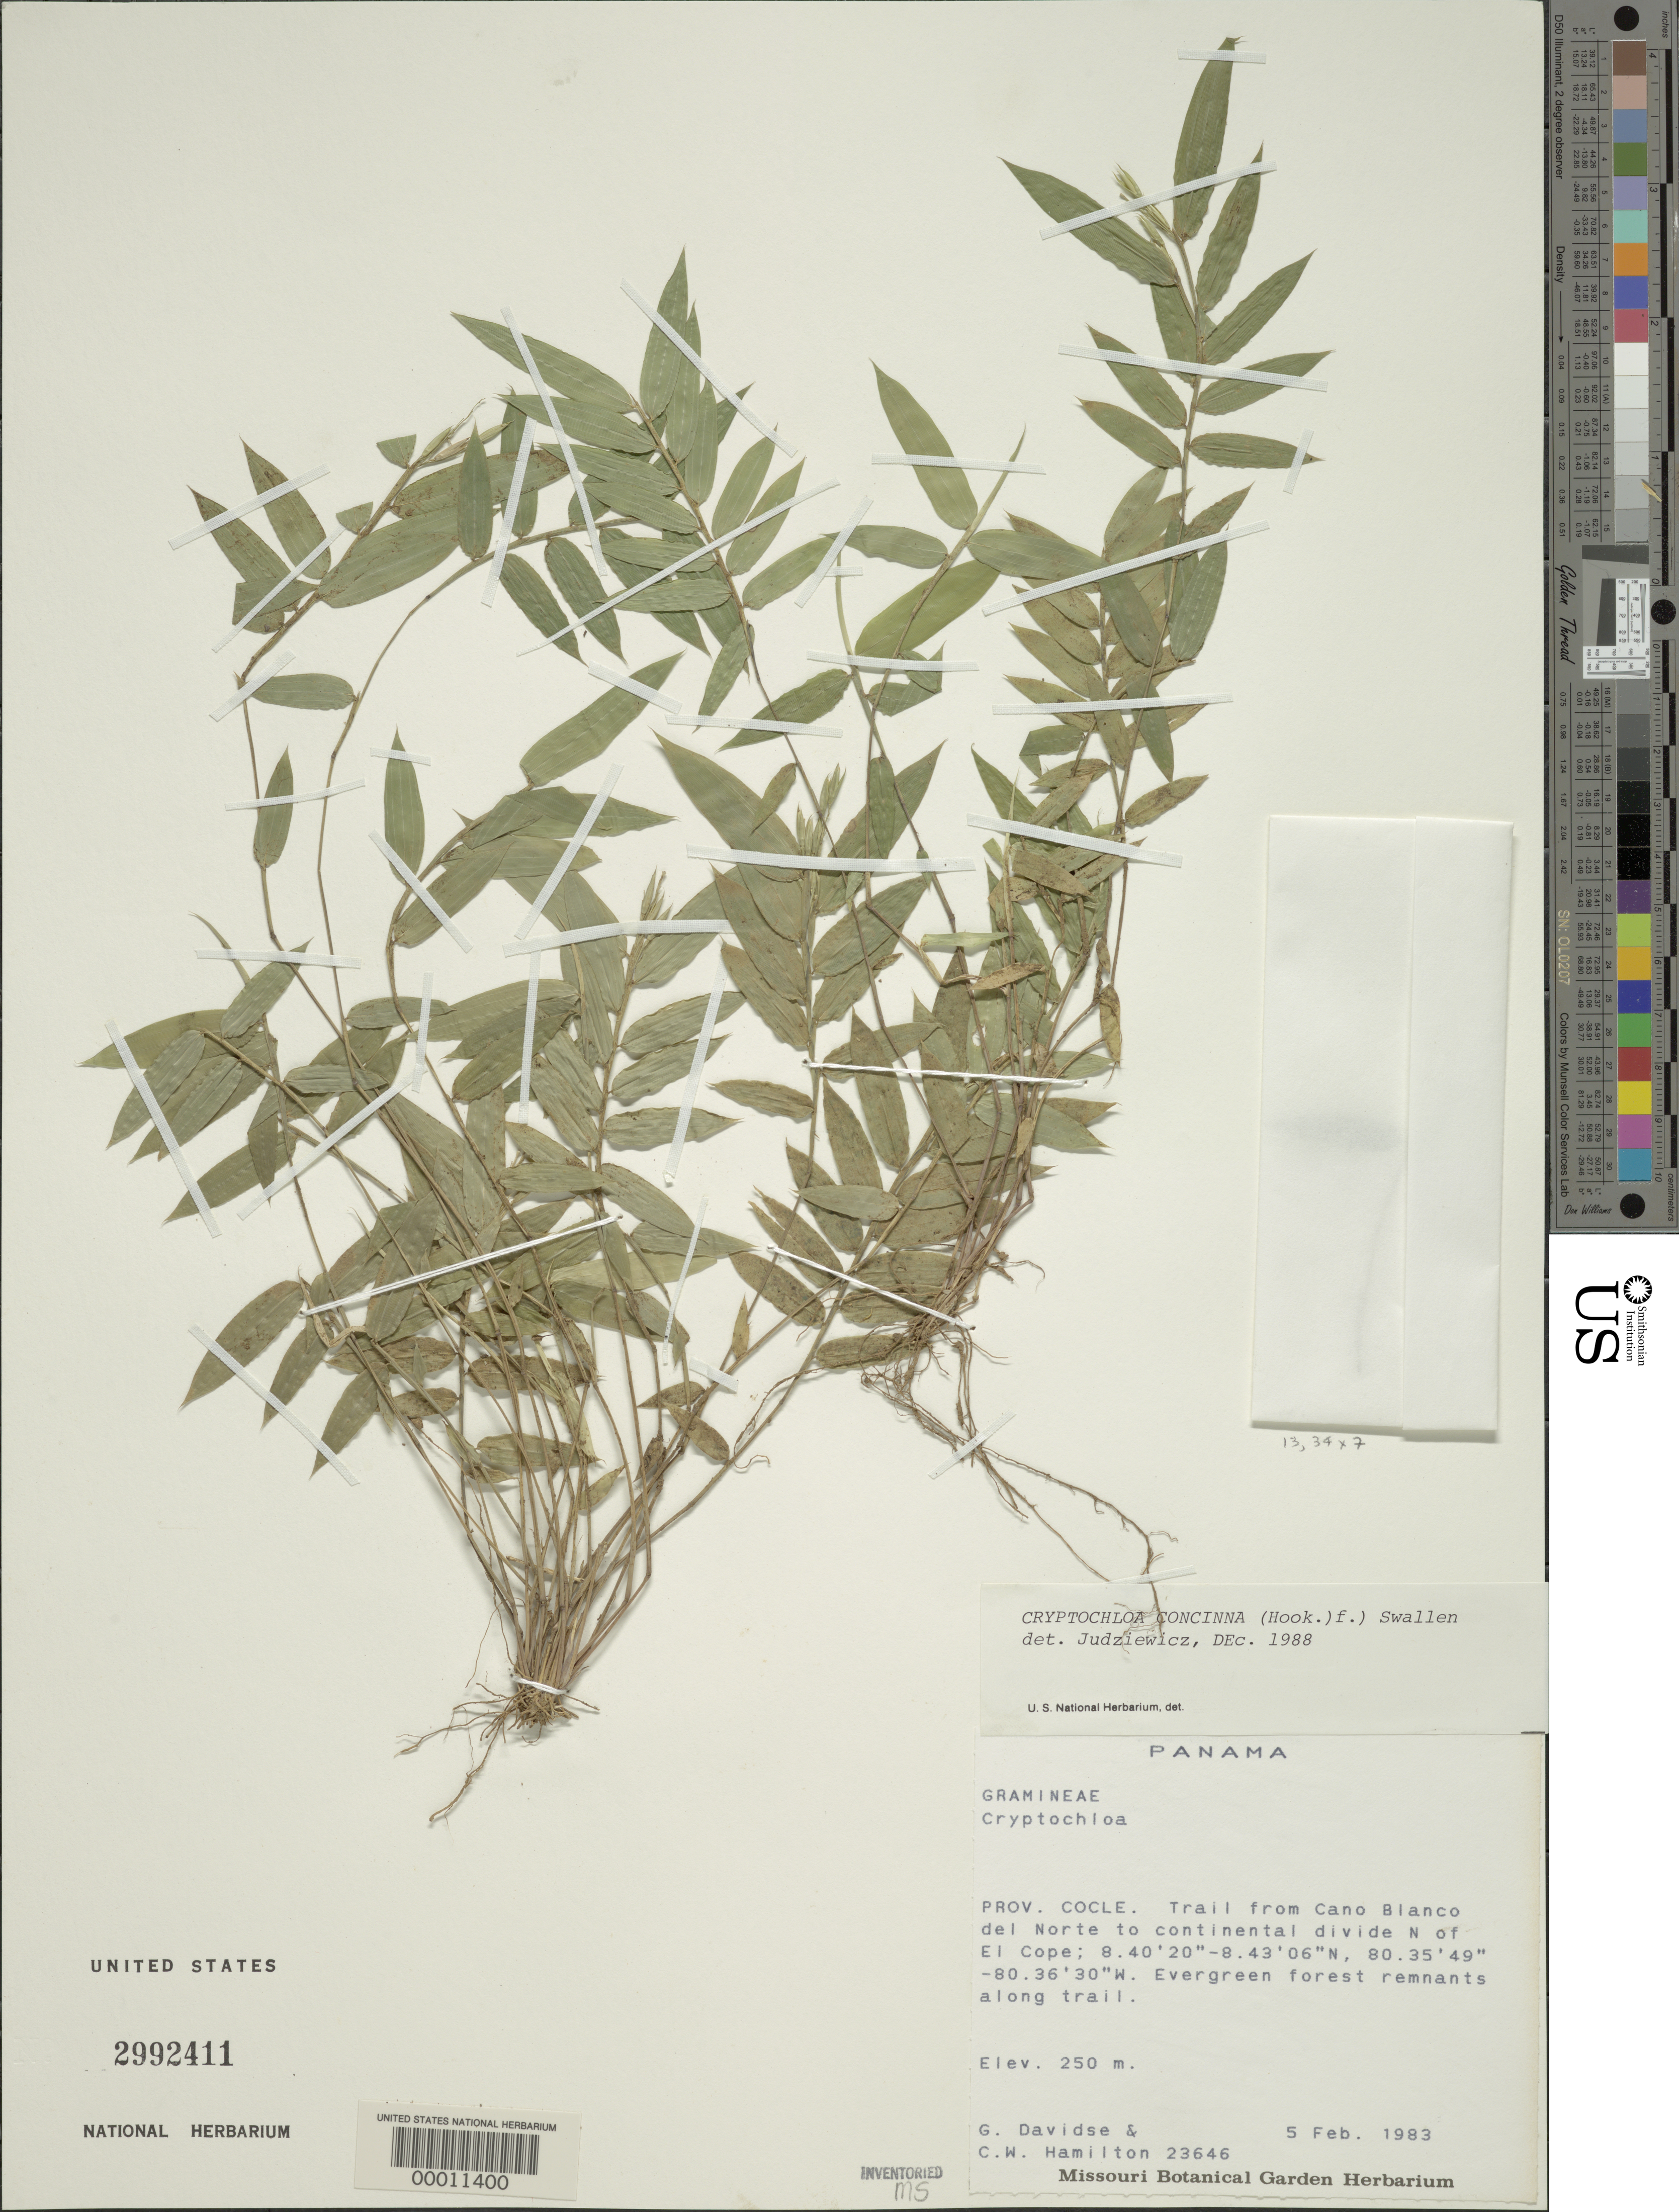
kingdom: Plantae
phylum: Tracheophyta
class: Liliopsida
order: Poales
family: Poaceae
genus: Cryptochloa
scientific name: Cryptochloa sp.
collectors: G. Davidse & C. W. Hamilton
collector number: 23646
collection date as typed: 05 Feb 1983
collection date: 1983-02-05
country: Panama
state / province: Coclé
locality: Cano Blanco de Norte, El Cope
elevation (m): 250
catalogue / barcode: US 2992411